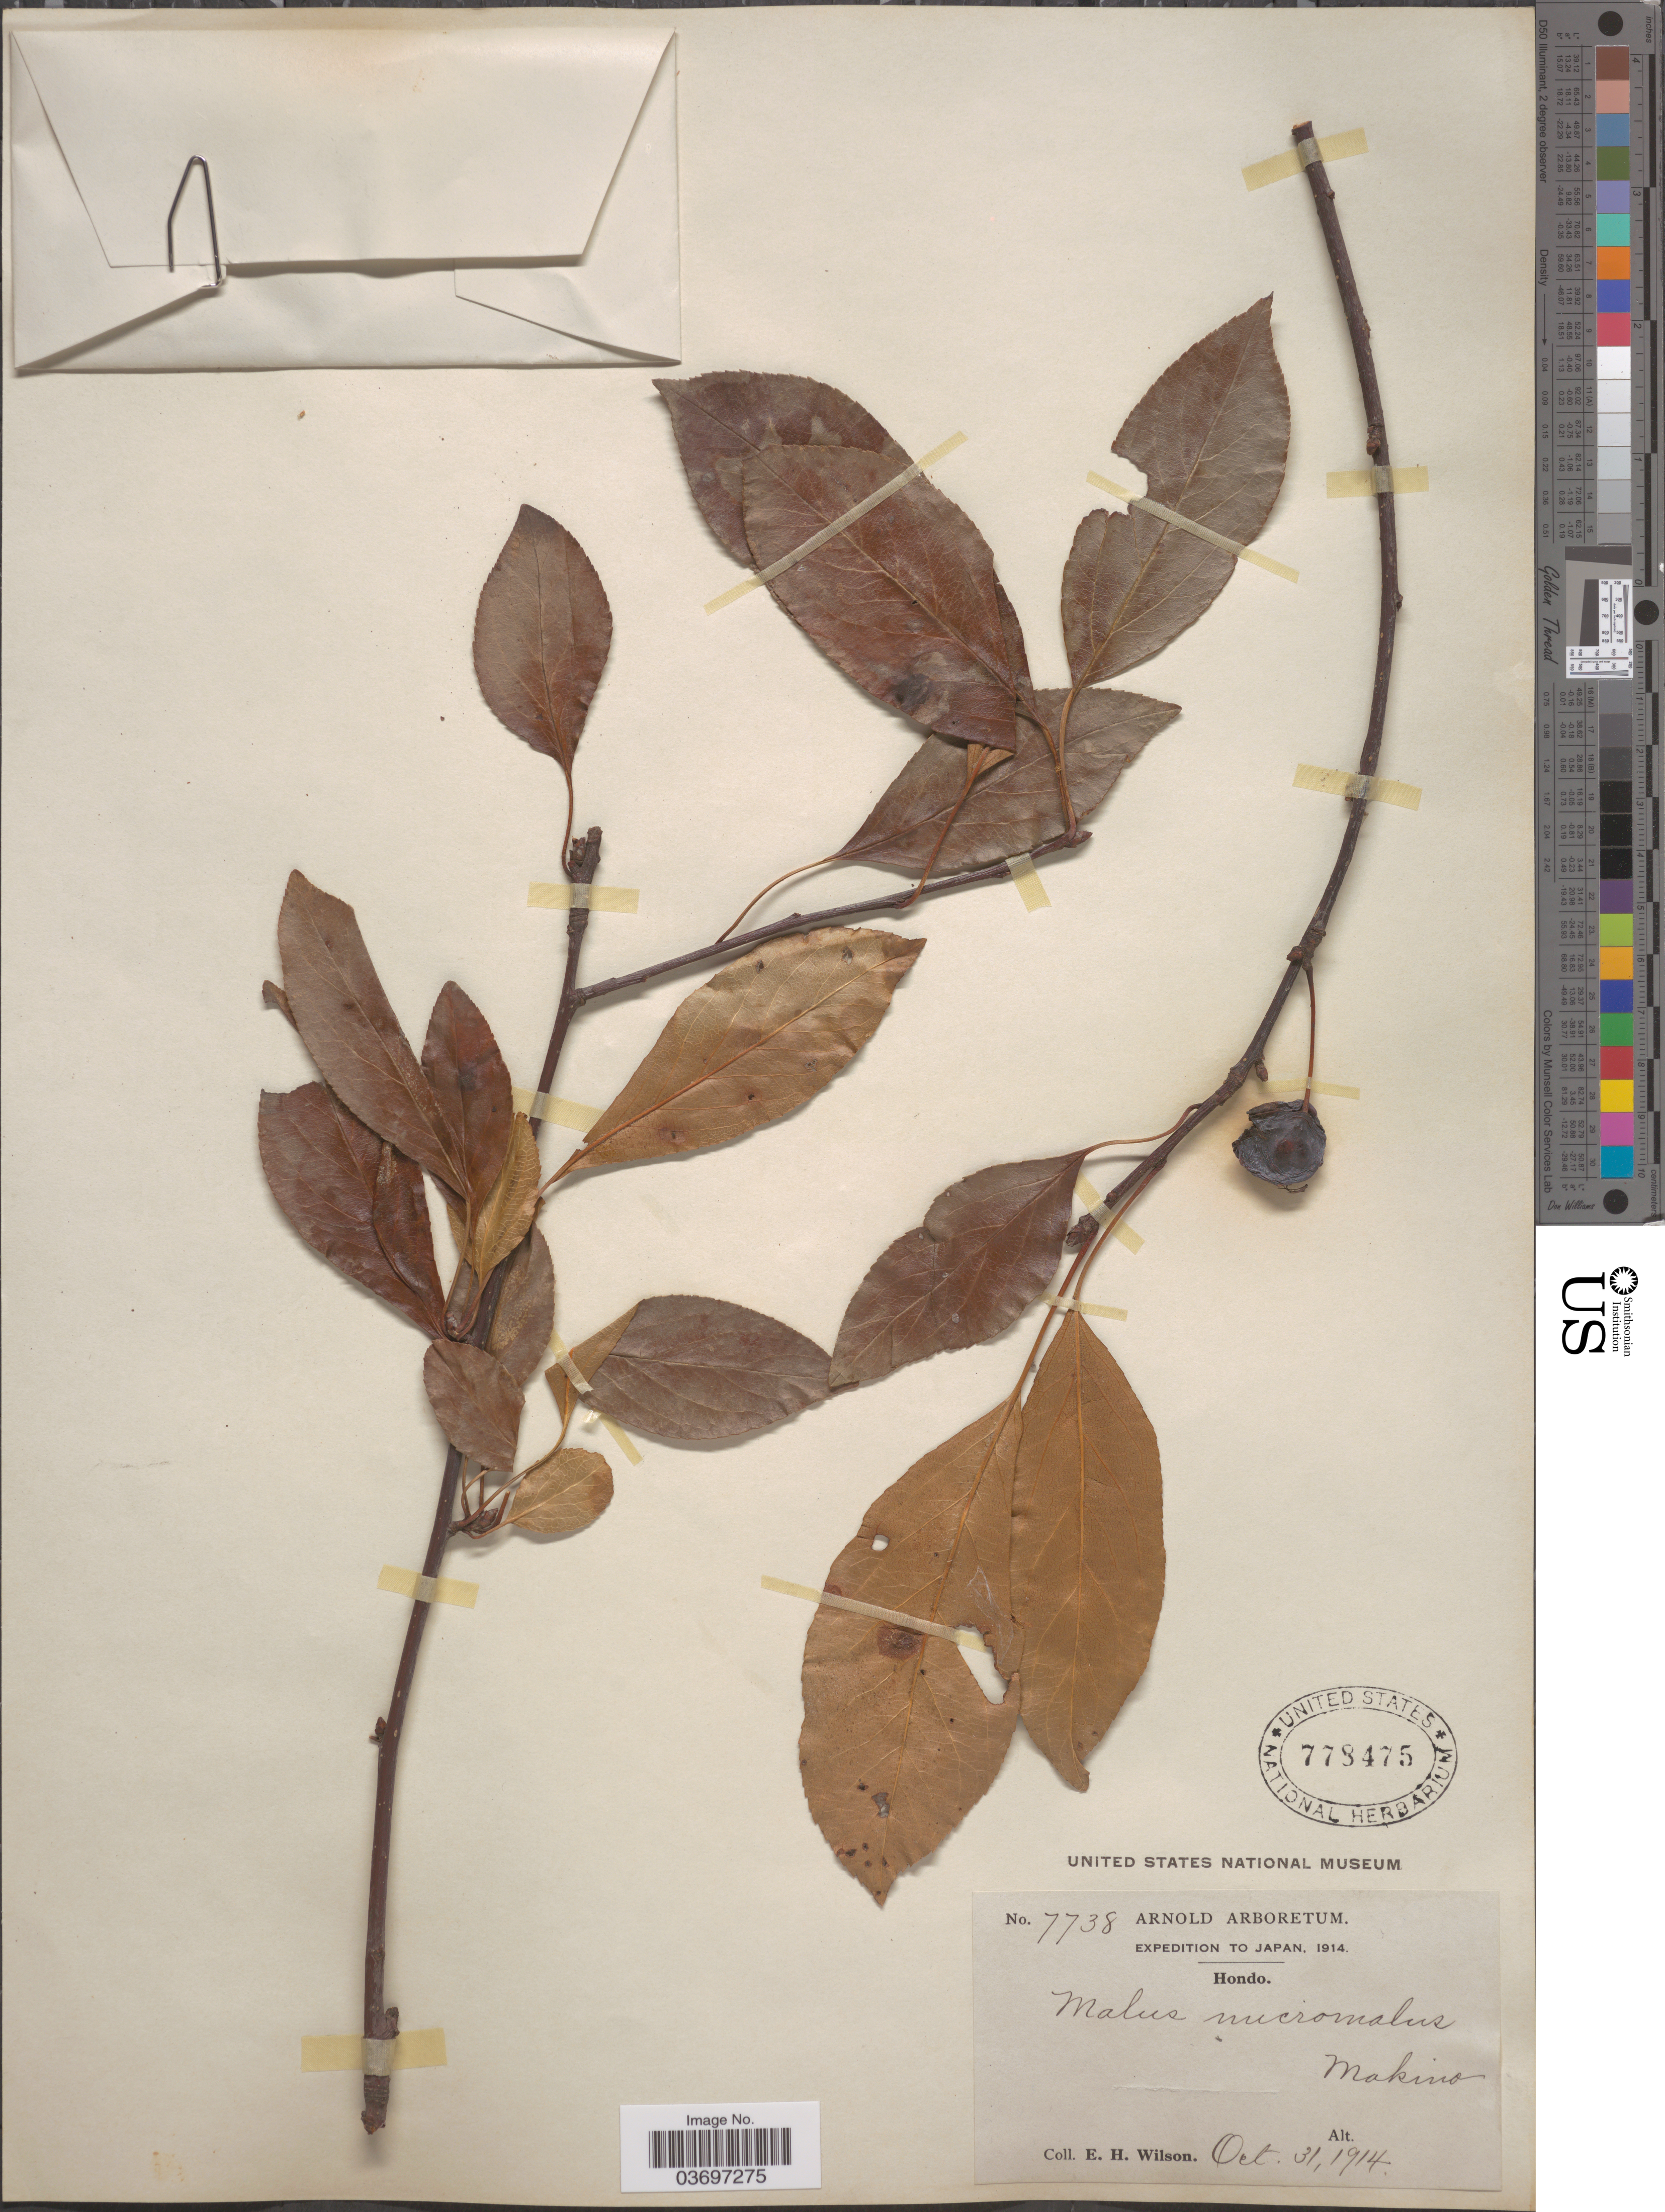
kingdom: Plantae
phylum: Tracheophyta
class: Magnoliopsida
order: Rosales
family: Rosaceae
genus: Malus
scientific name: Malus micromalus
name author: Makino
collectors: E. Wilson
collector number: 7738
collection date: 1914-10-31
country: Japan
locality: Hondo.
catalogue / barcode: US 778475